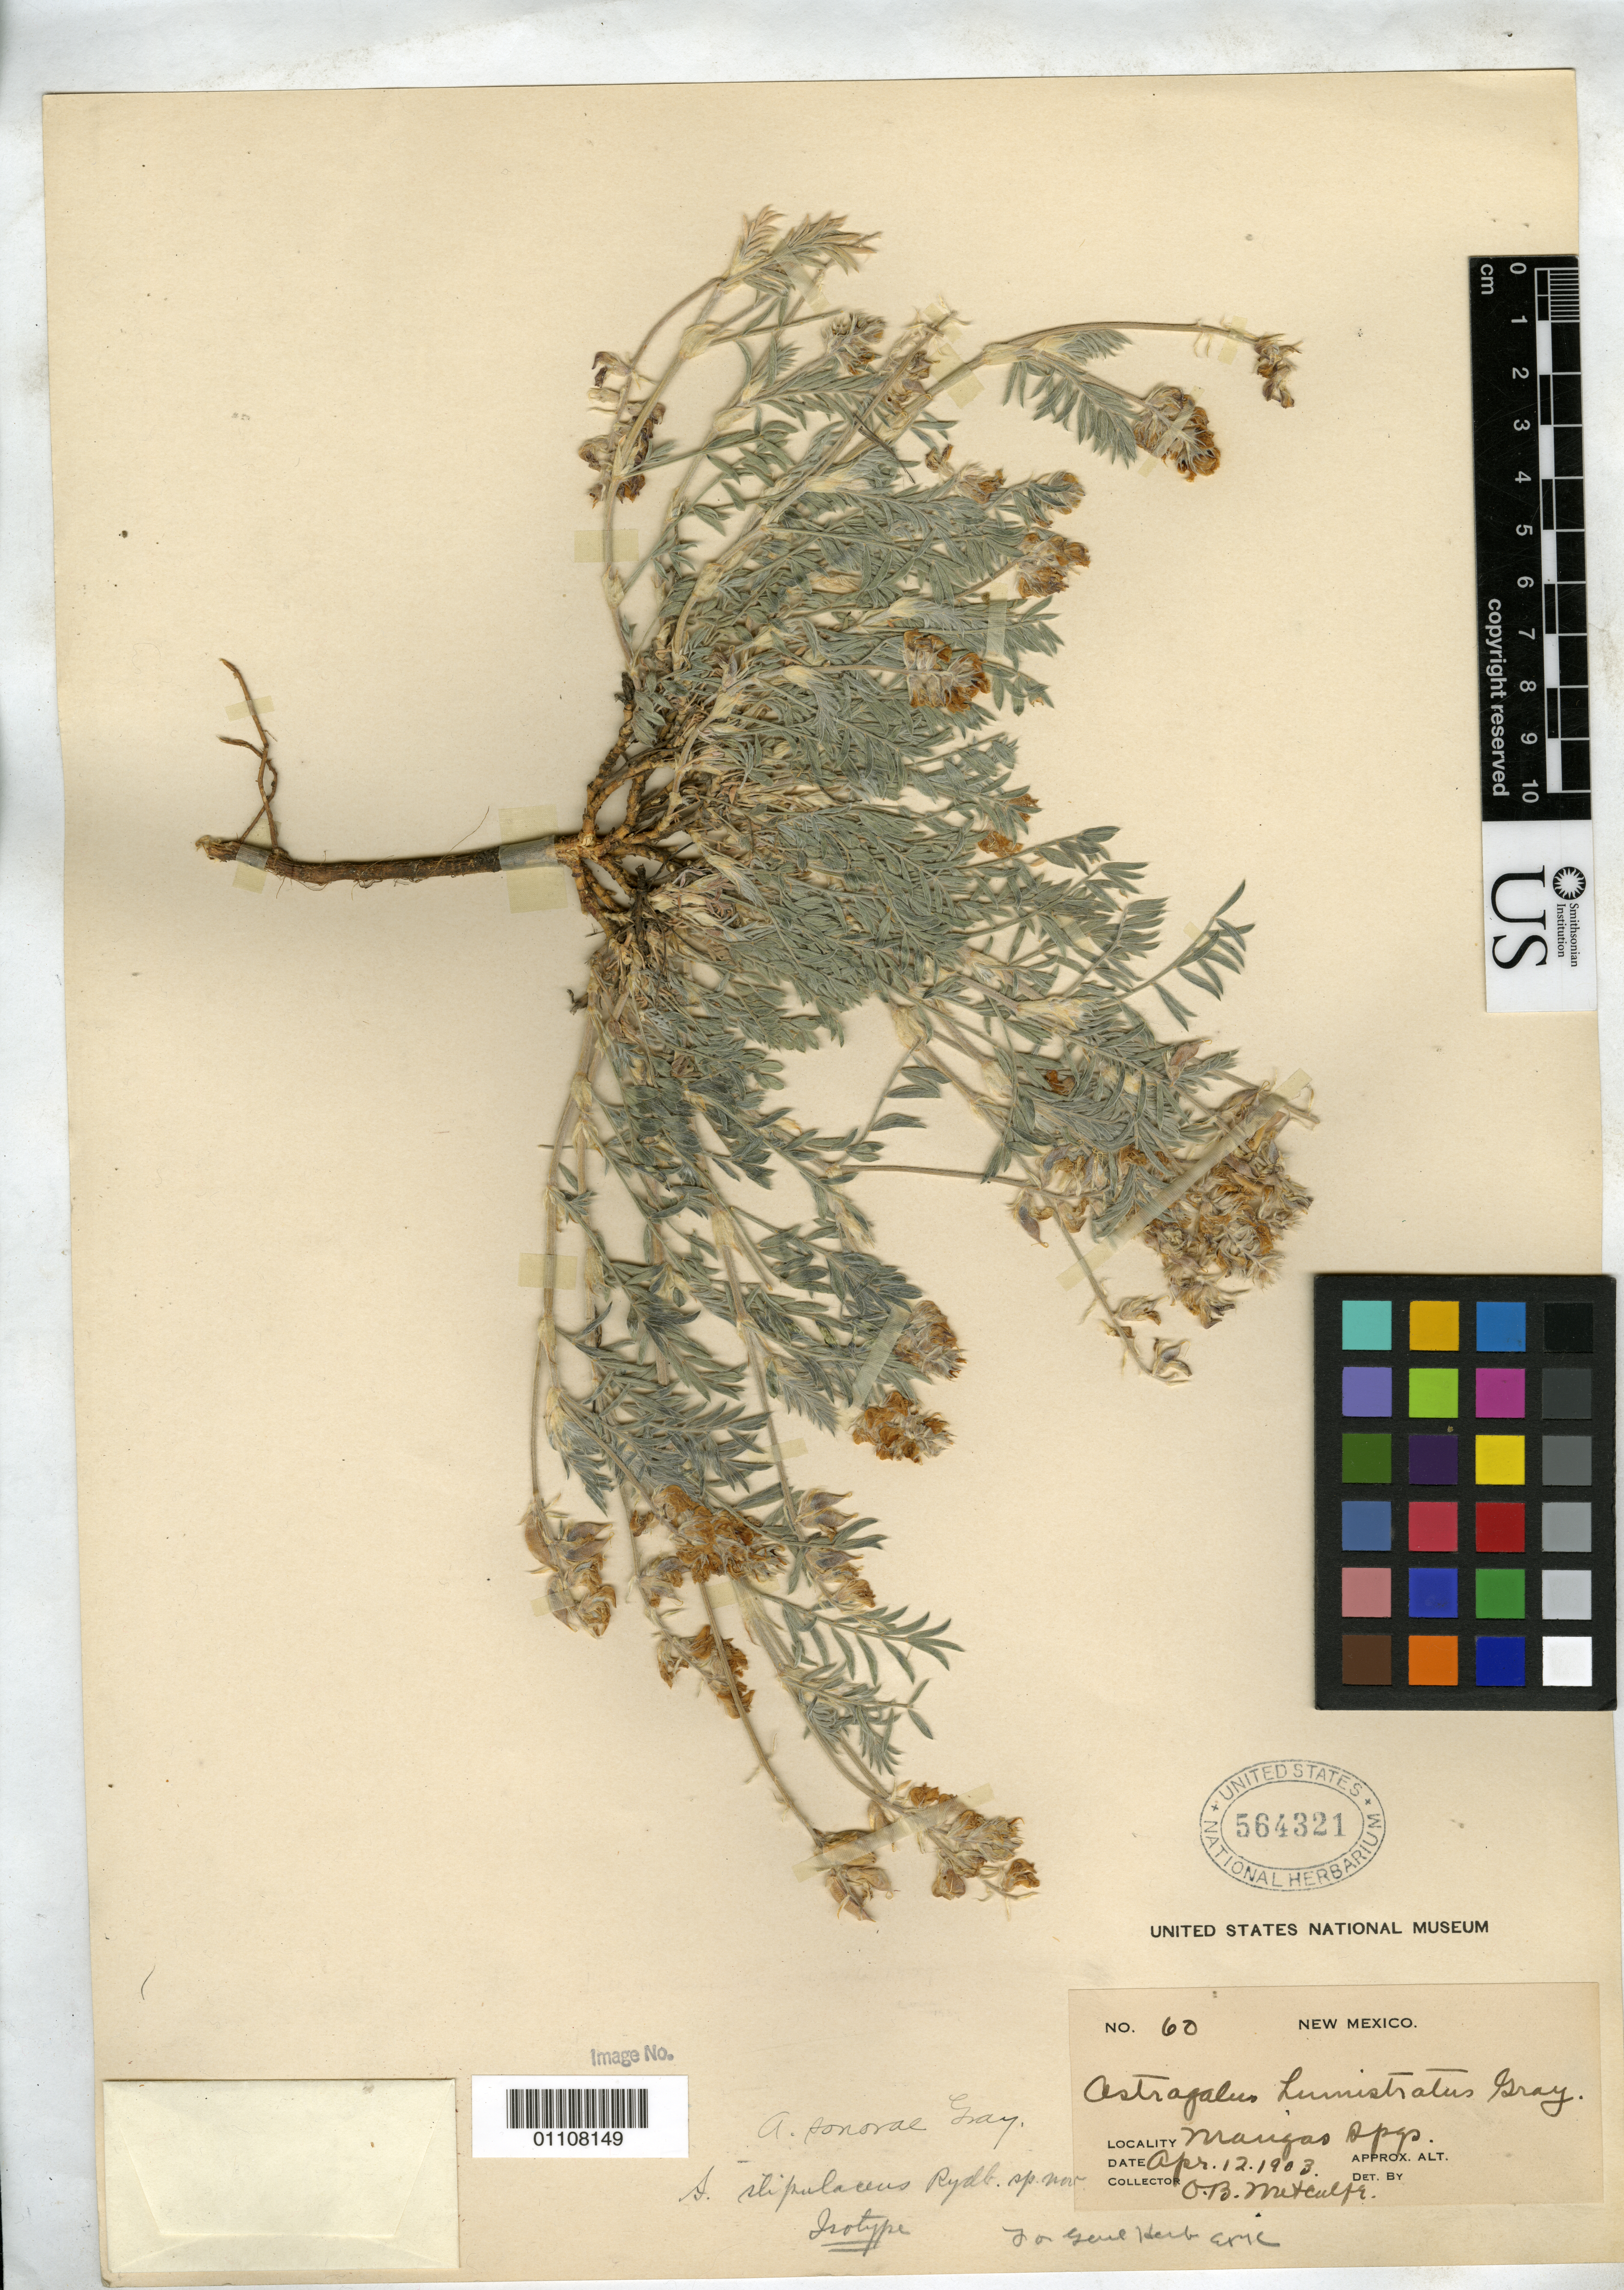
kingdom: Plantae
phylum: Tracheophyta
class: Magnoliopsida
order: Fabales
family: Fabaceae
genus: Batidophaca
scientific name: Batidophaca stipulacea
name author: Rydb.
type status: Isotype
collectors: O. B. Metcalfe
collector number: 60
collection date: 1903-04-12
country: United States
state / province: New Mexico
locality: Mangas Springs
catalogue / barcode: US 564321